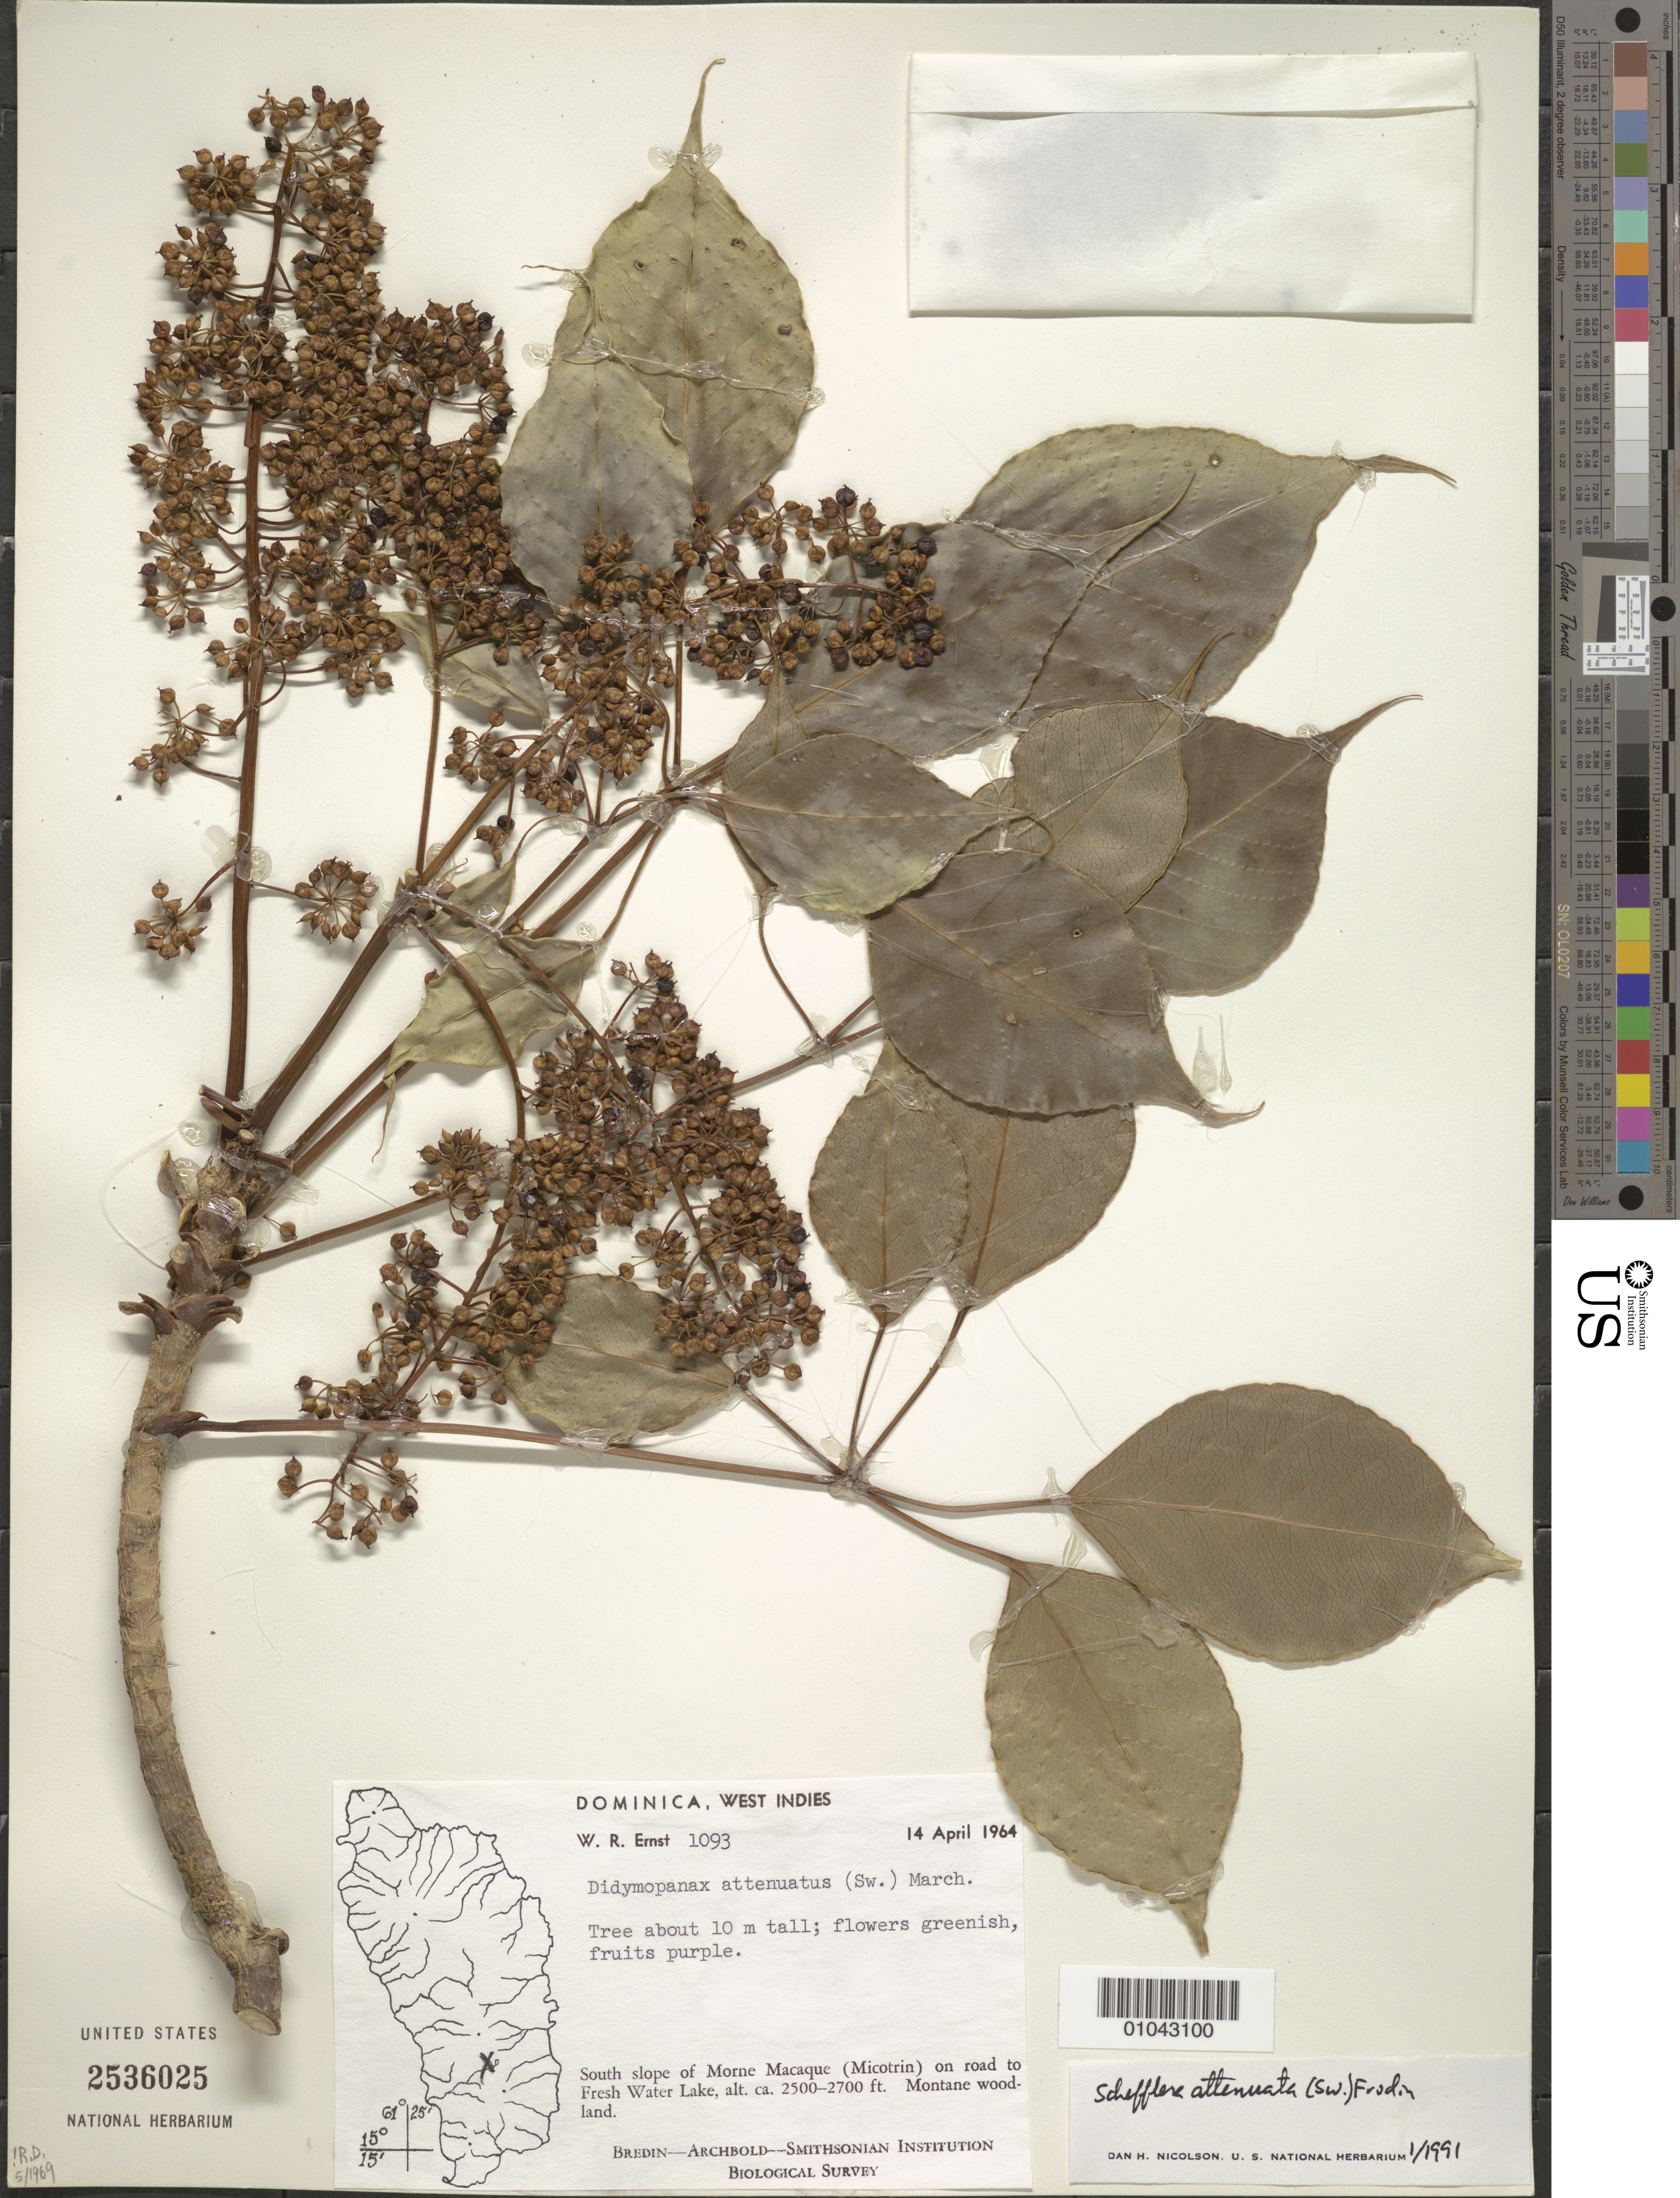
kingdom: Plantae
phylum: Tracheophyta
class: Magnoliopsida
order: Apiales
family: Araliaceae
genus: Schefflera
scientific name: Schefflera attenuata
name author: (Sw.) Frodin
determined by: Nicolson, Dan H.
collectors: W. R. Ernst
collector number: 1093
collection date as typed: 14 Apr 1964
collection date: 1964-04-14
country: Dominica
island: Dominica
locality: Morne Macaque, south slope, on road to Fresh Water Lake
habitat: Montane woodland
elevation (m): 762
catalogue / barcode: US 2536025